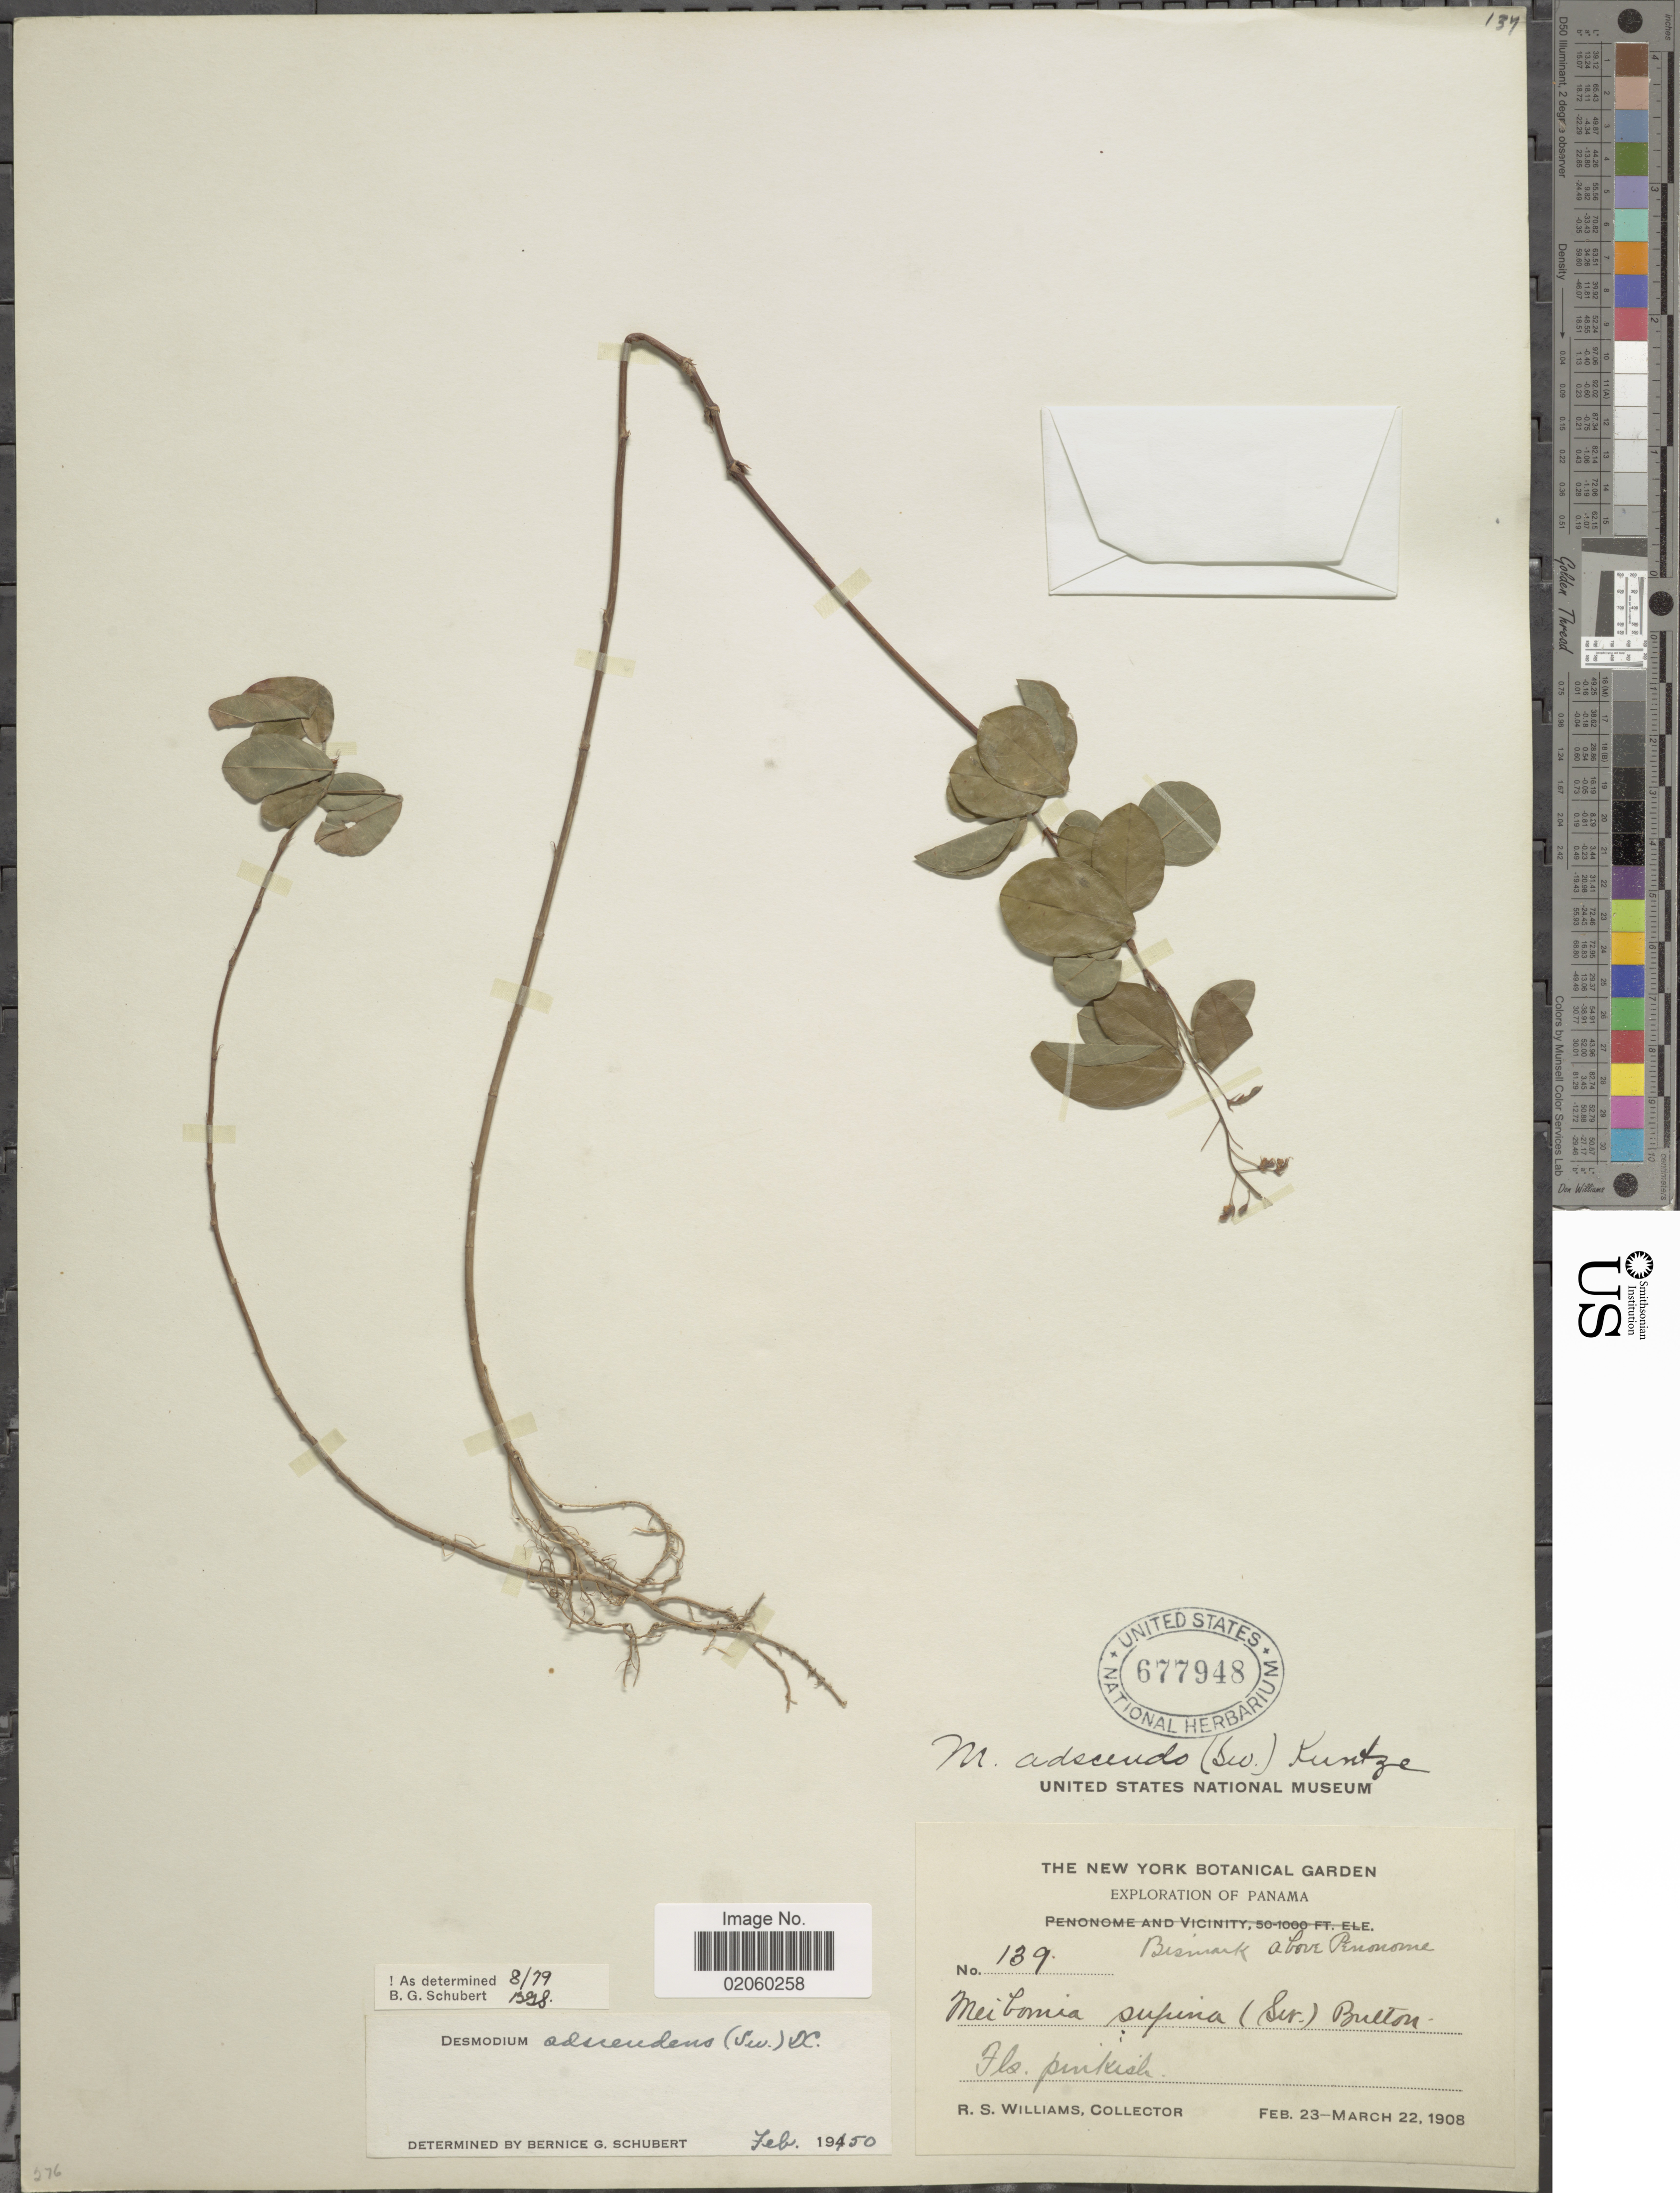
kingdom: Plantae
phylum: Tracheophyta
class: Magnoliopsida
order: Fabales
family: Fabaceae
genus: Grona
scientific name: Grona adscendens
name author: (Sw.) H. Ohashi & K. Ohashi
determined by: Strong, Mark T., (BOT), Smithsonian Institution - National Museum of Natural History (UNITED STATES)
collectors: R. S. Williams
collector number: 139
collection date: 1908-02-23/1908-03-22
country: Panama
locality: Bismark above Penonome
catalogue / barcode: US 677948